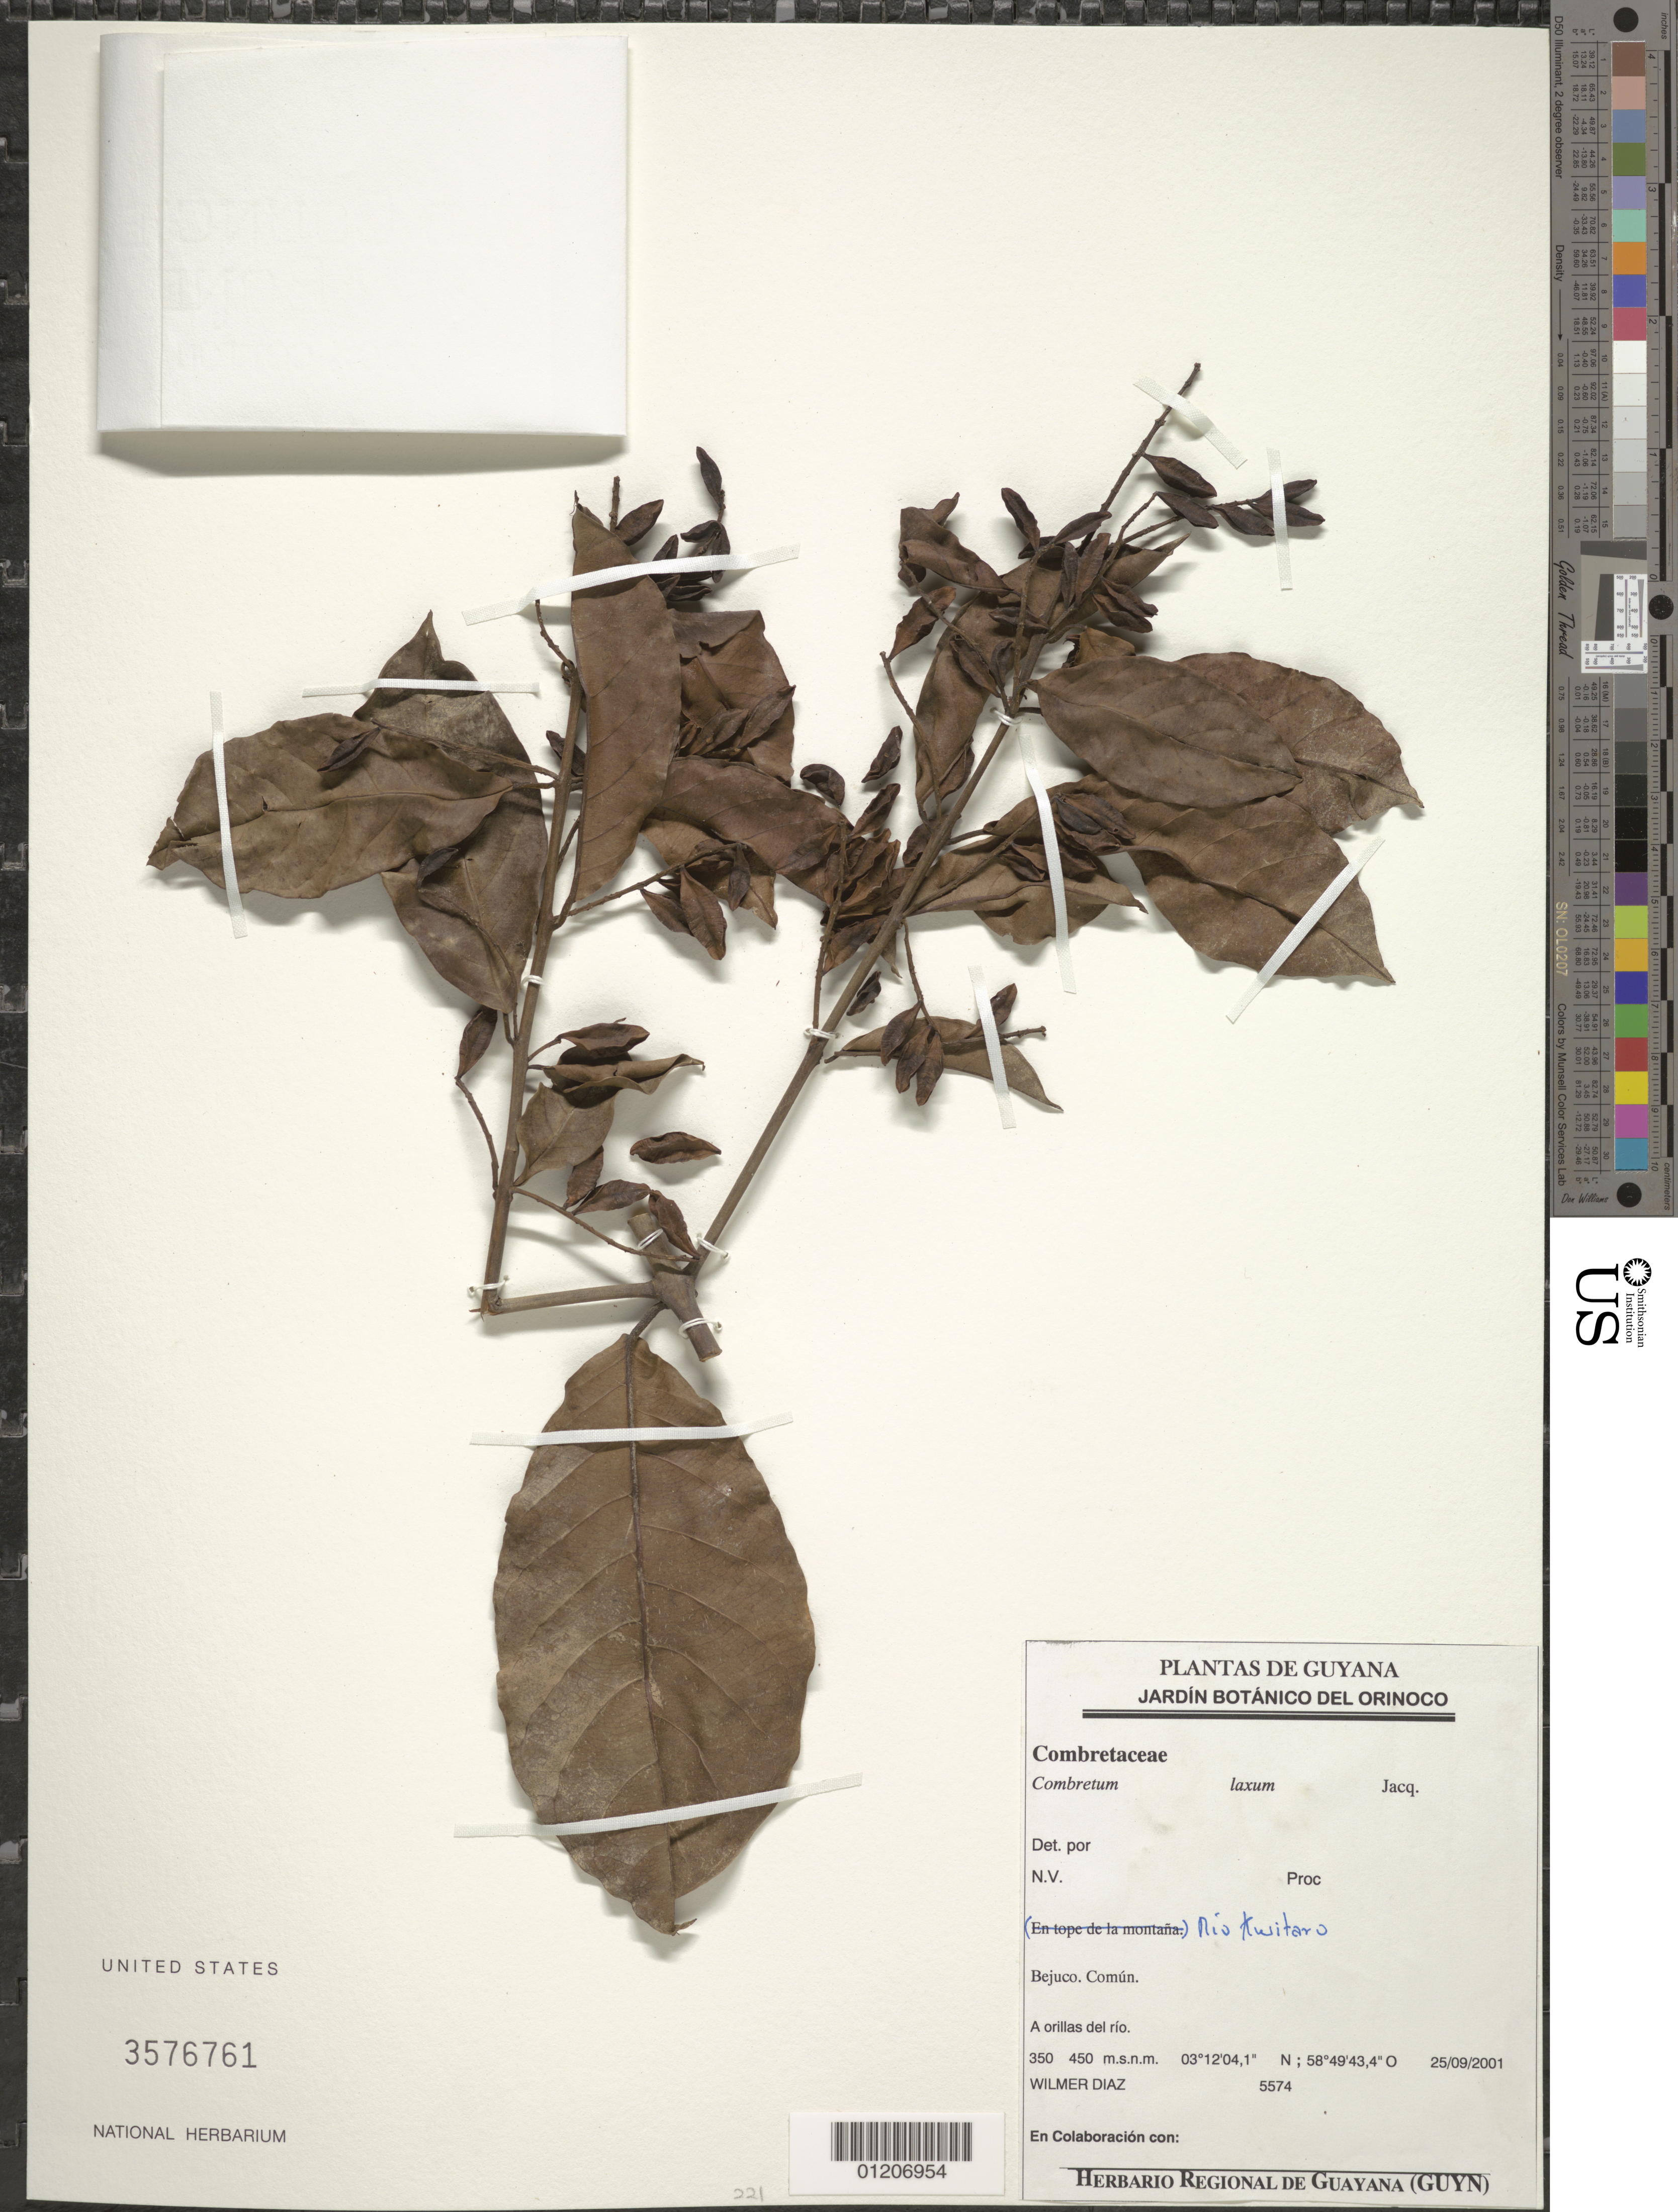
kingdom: Plantae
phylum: Tracheophyta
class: Magnoliopsida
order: Myrtales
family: Combretaceae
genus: Combretum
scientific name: Combretum laxum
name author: Jacq.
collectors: W. Díaz P.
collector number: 5574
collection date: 2001-09-25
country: Guyana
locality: Rio Kwitaro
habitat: A orillas del rio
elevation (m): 350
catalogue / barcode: US 3576761